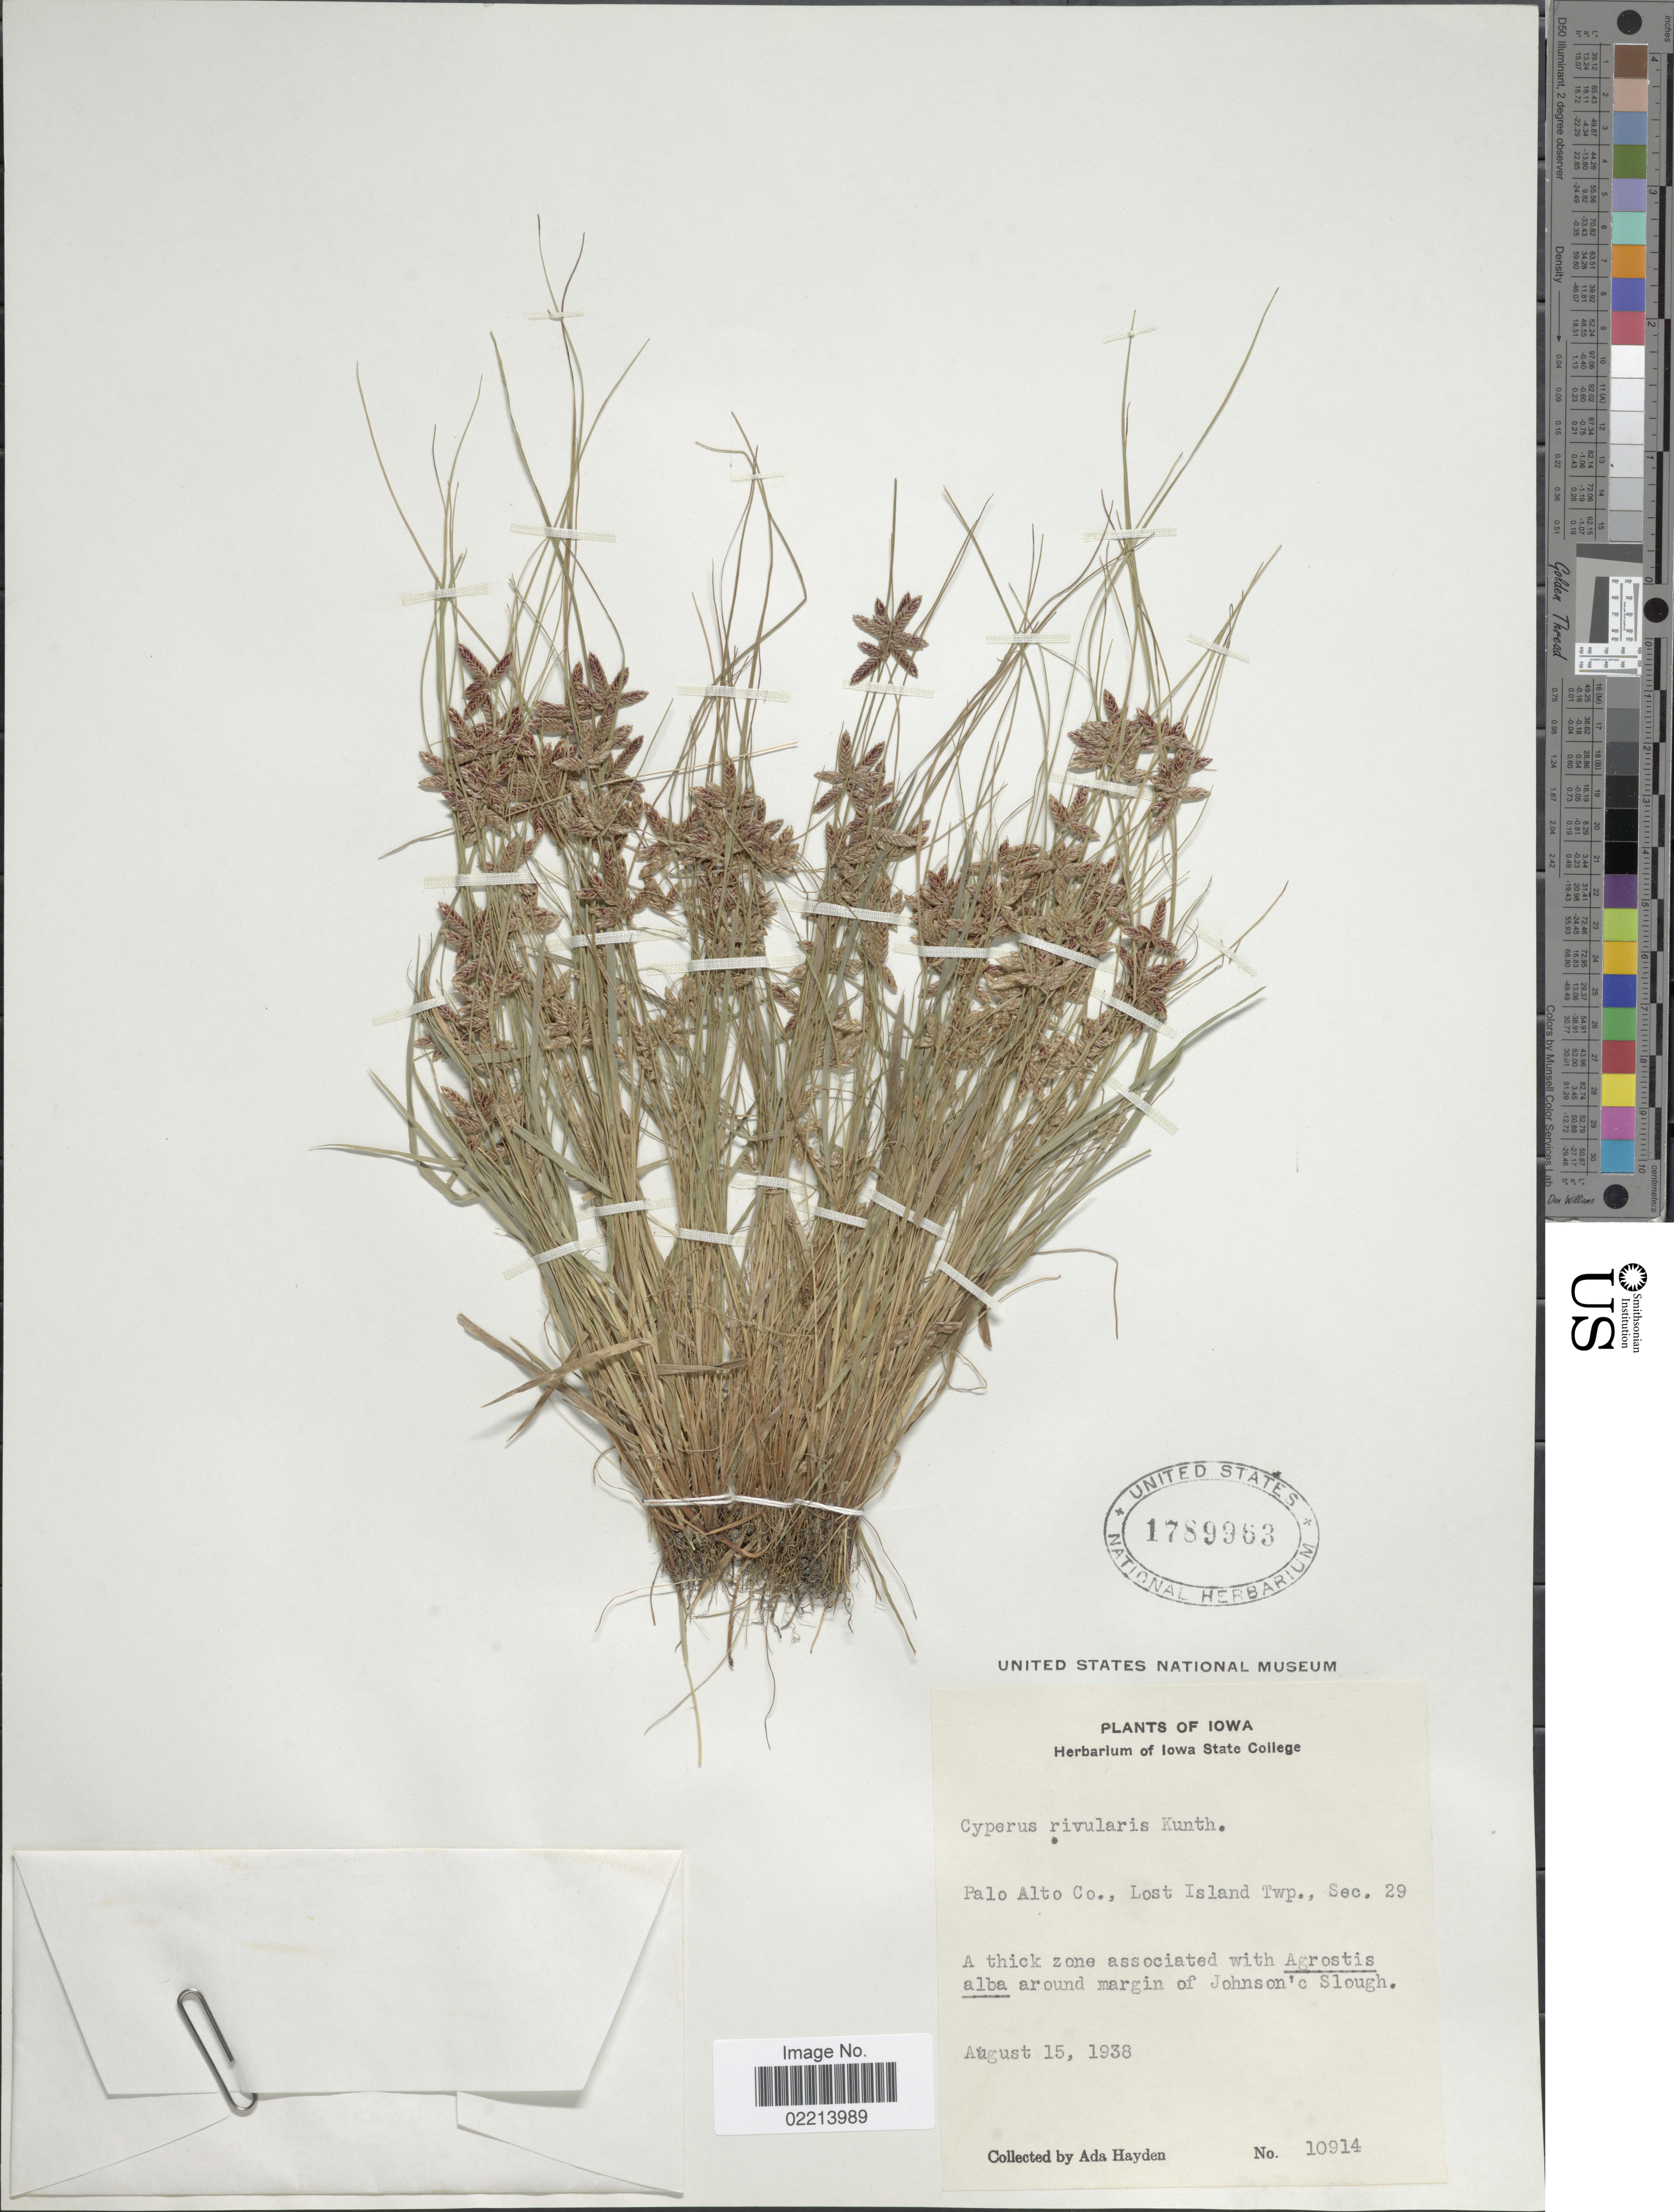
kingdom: Plantae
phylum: Tracheophyta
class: Liliopsida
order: Poales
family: Cyperaceae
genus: Cyperus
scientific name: Cyperus bipartitus Torr.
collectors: Ada Hayden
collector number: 10914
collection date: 1938-08-15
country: United States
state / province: Iowa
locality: Palo Alto Co., Lost Island Twp., Sec. 29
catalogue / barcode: US 1789963